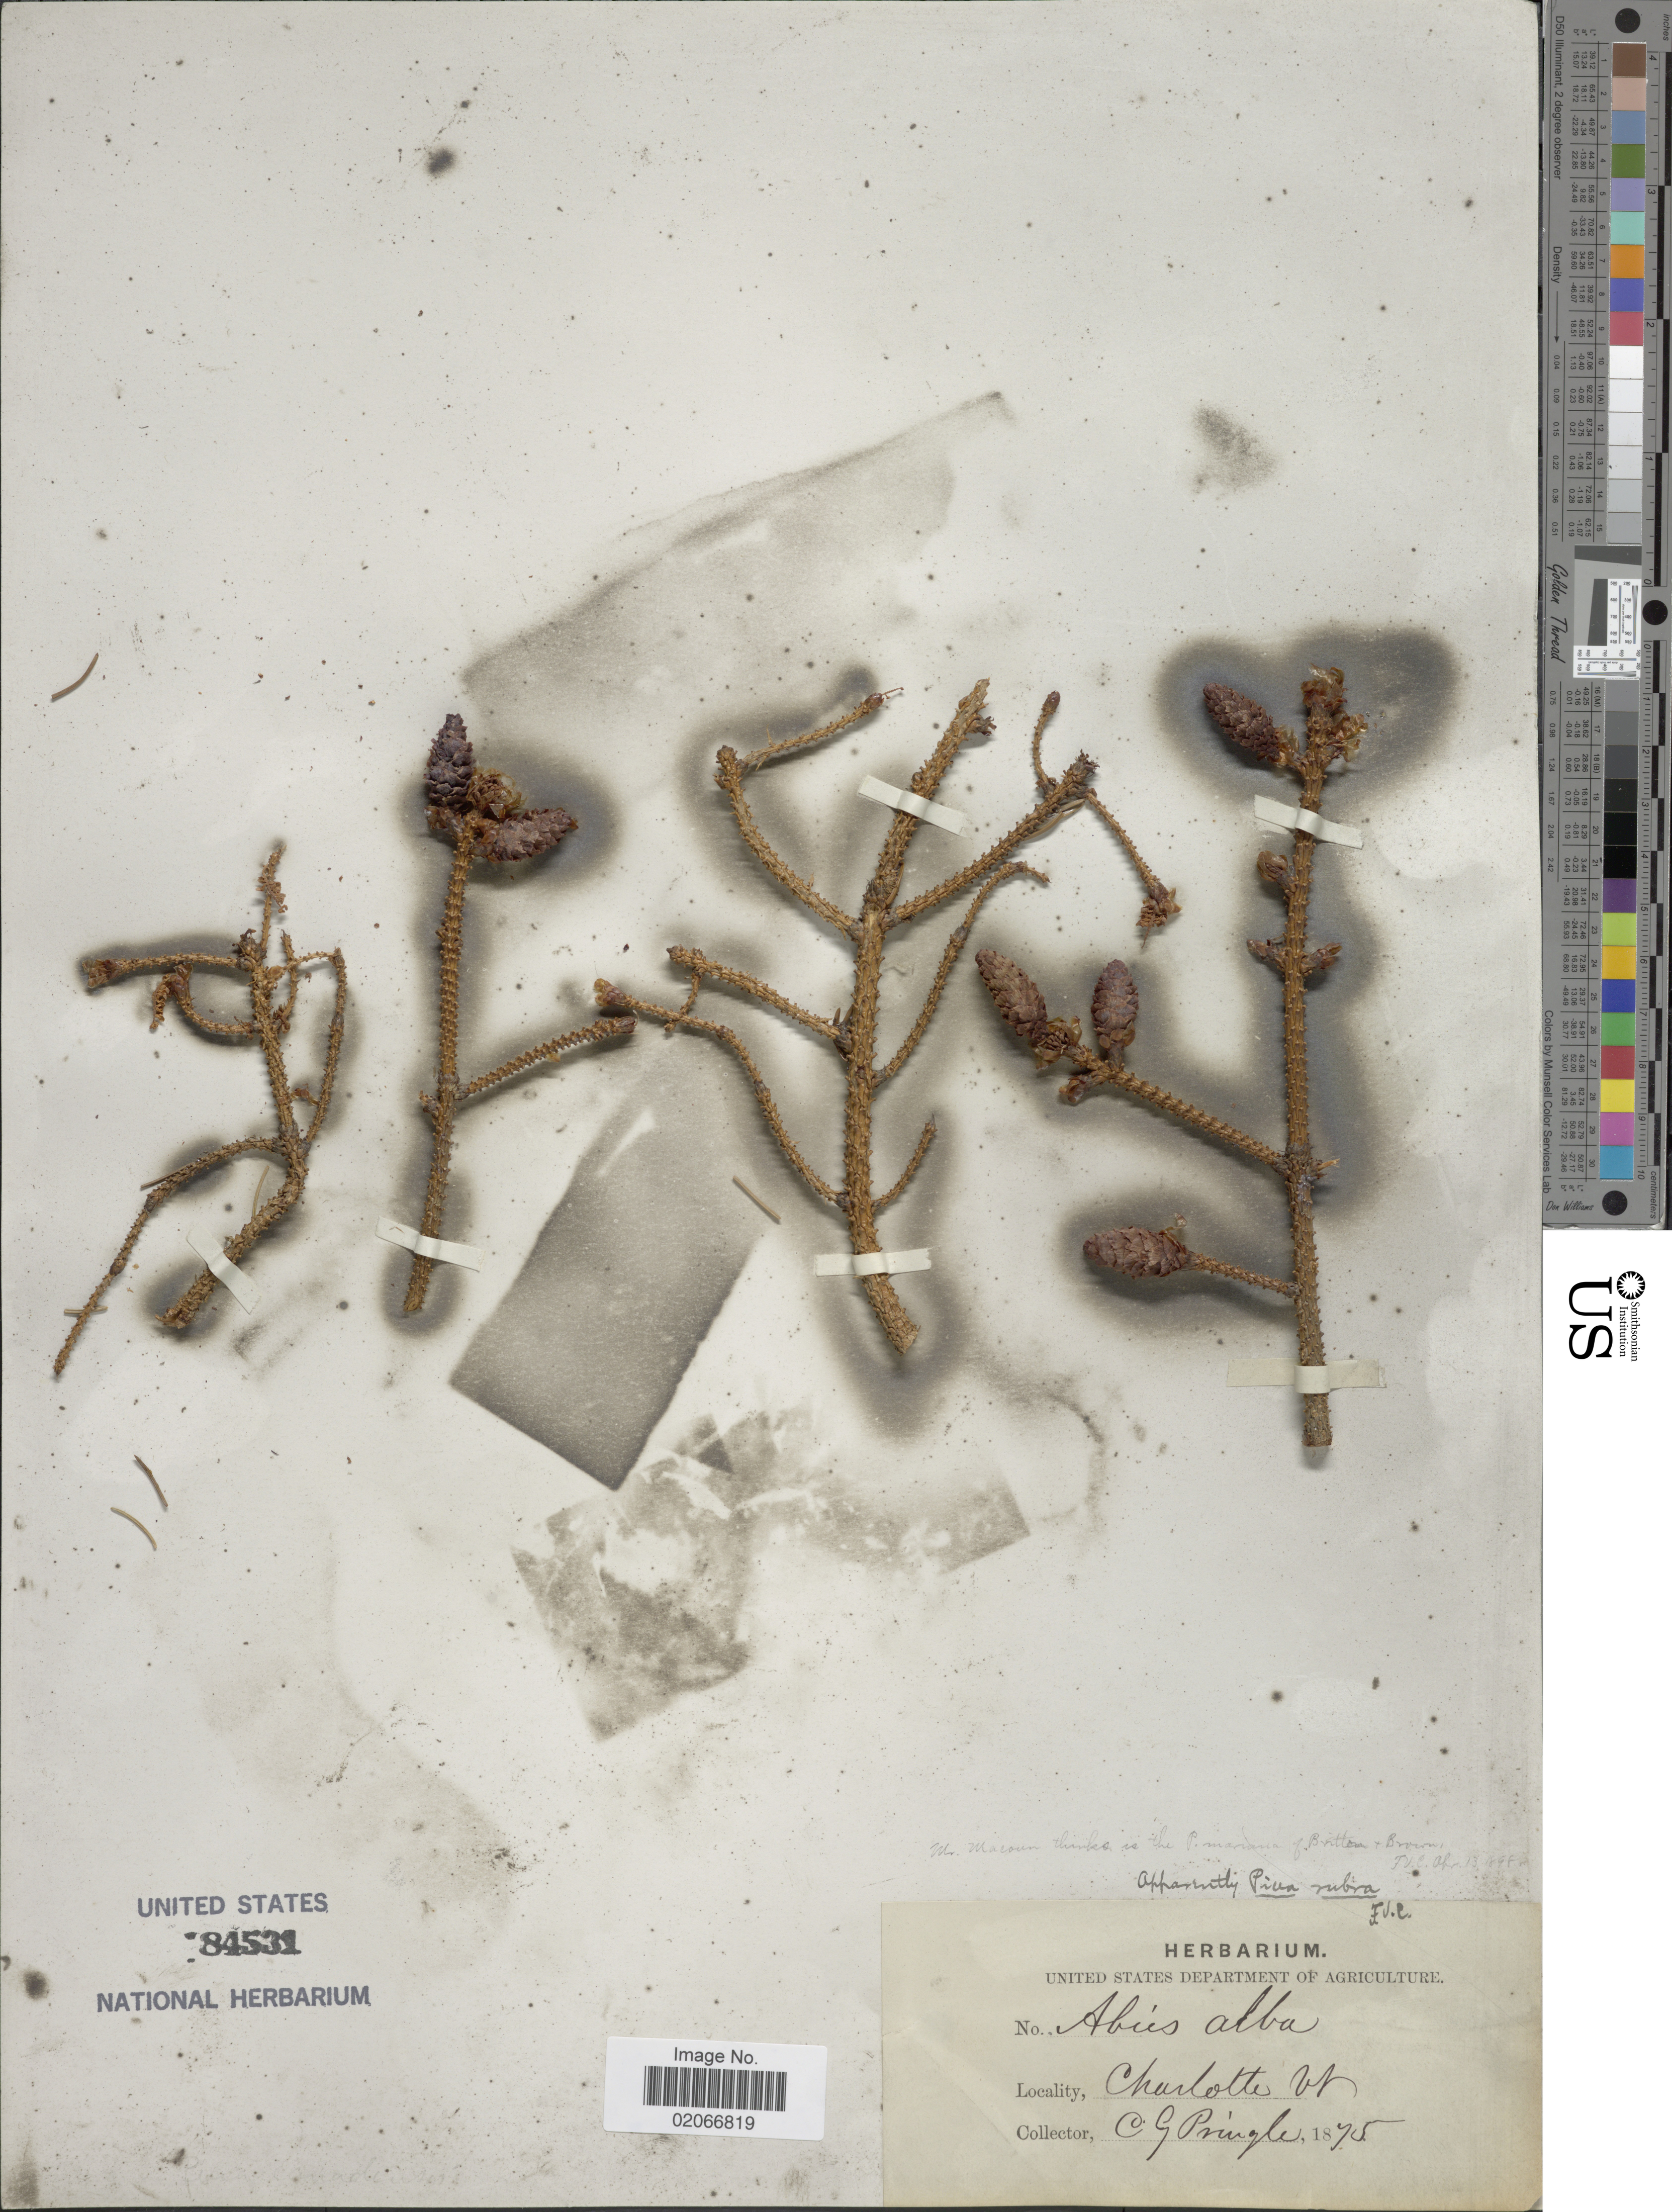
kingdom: Plantae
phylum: Tracheophyta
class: Pinopsida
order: Pinales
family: Pinaceae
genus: Picea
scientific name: Picea rubens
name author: Sarg.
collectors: C. G. Pringle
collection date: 1875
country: United States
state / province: Vermont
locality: Charlotte, Vt.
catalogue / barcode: US 84531